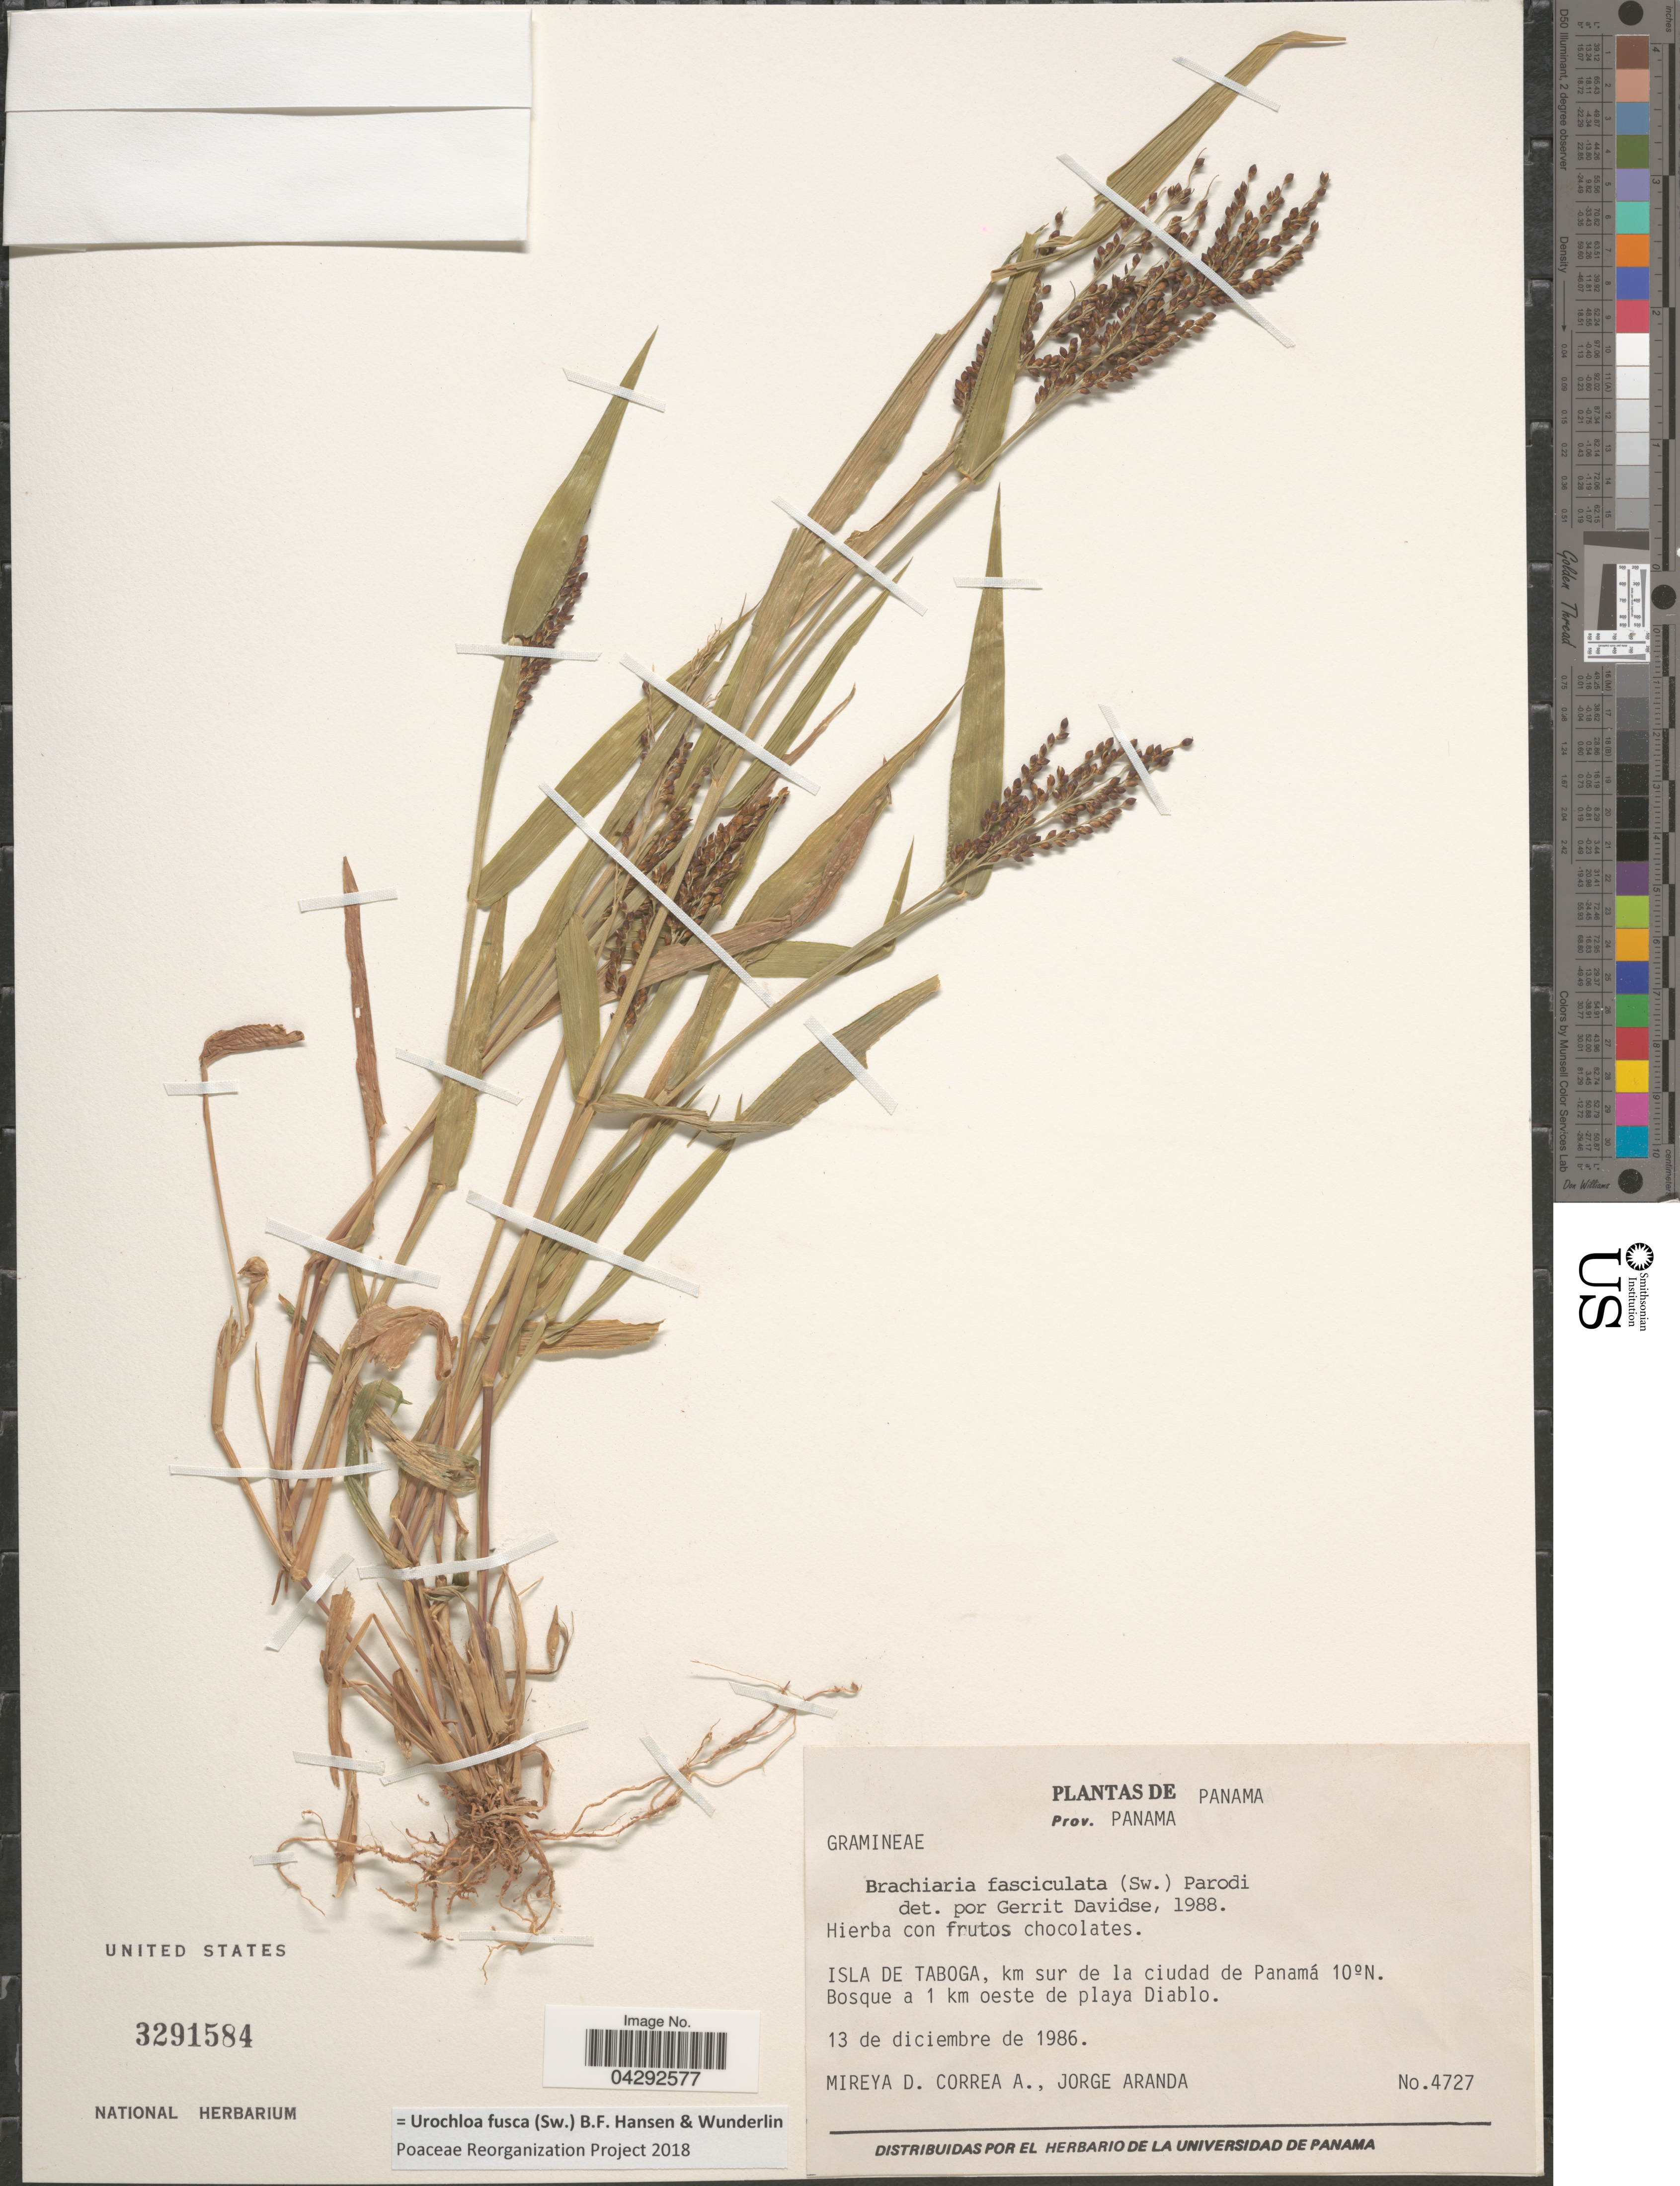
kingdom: Plantae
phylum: Tracheophyta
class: Liliopsida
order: Poales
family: Poaceae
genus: Urochloa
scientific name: Urochloa fusca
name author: (Sw.) B.F. Hansen & Wunderlin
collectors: M. D. Corrêa-A. & J. Aranda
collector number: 4727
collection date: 1986-12-13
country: Panama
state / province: Panamá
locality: Isla de Taboga, km sur de la ciudad de Panamá 10°N. Bosque a 1 km oeste de playa Diablo.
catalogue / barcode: US 3291584